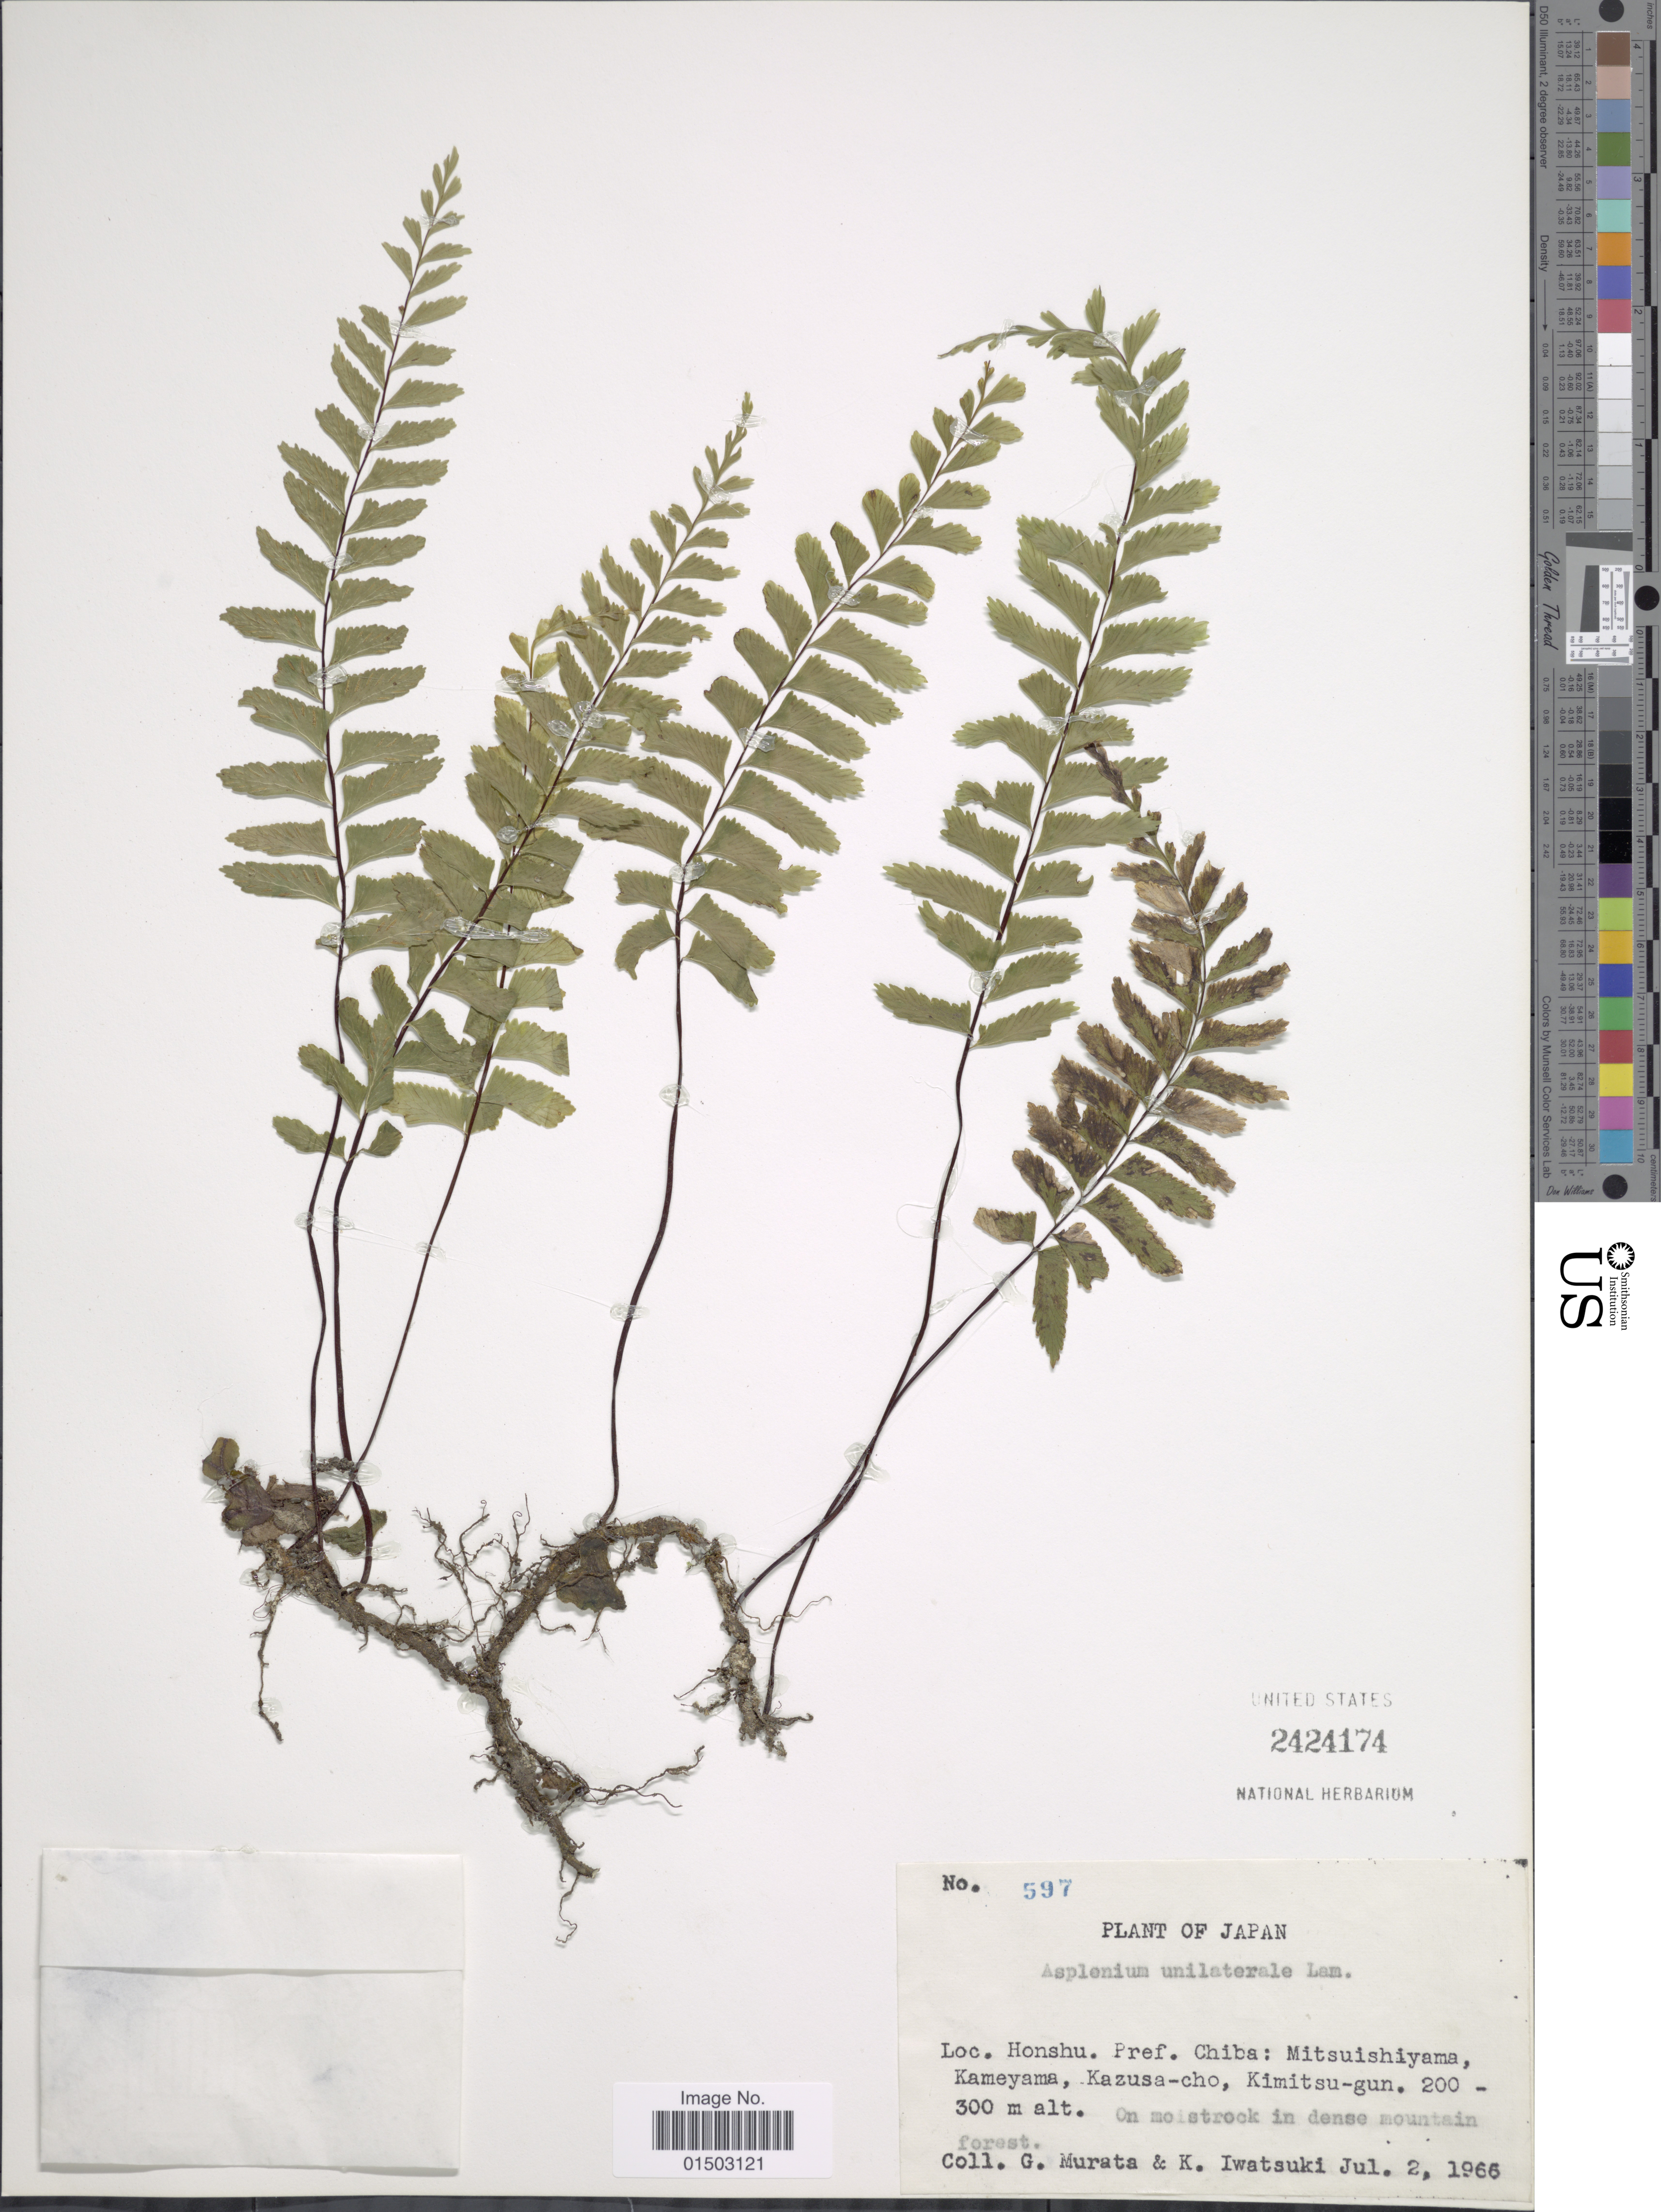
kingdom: Plantae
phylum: Tracheophyta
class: Polypodiopsida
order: Polypodiales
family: Aspleniaceae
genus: Hymenasplenium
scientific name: Hymenasplenium unilaterale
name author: (Lam.) Hayata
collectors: G. Murata & K. Iwatsuki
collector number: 597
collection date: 1966-07-02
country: Japan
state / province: Tiba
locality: Japan, Honshu.Pref. Chiba: Mitsuishiyama, Kameyama, Kazusa-cho, Kimitsu-gun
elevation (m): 200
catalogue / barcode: US 2424174